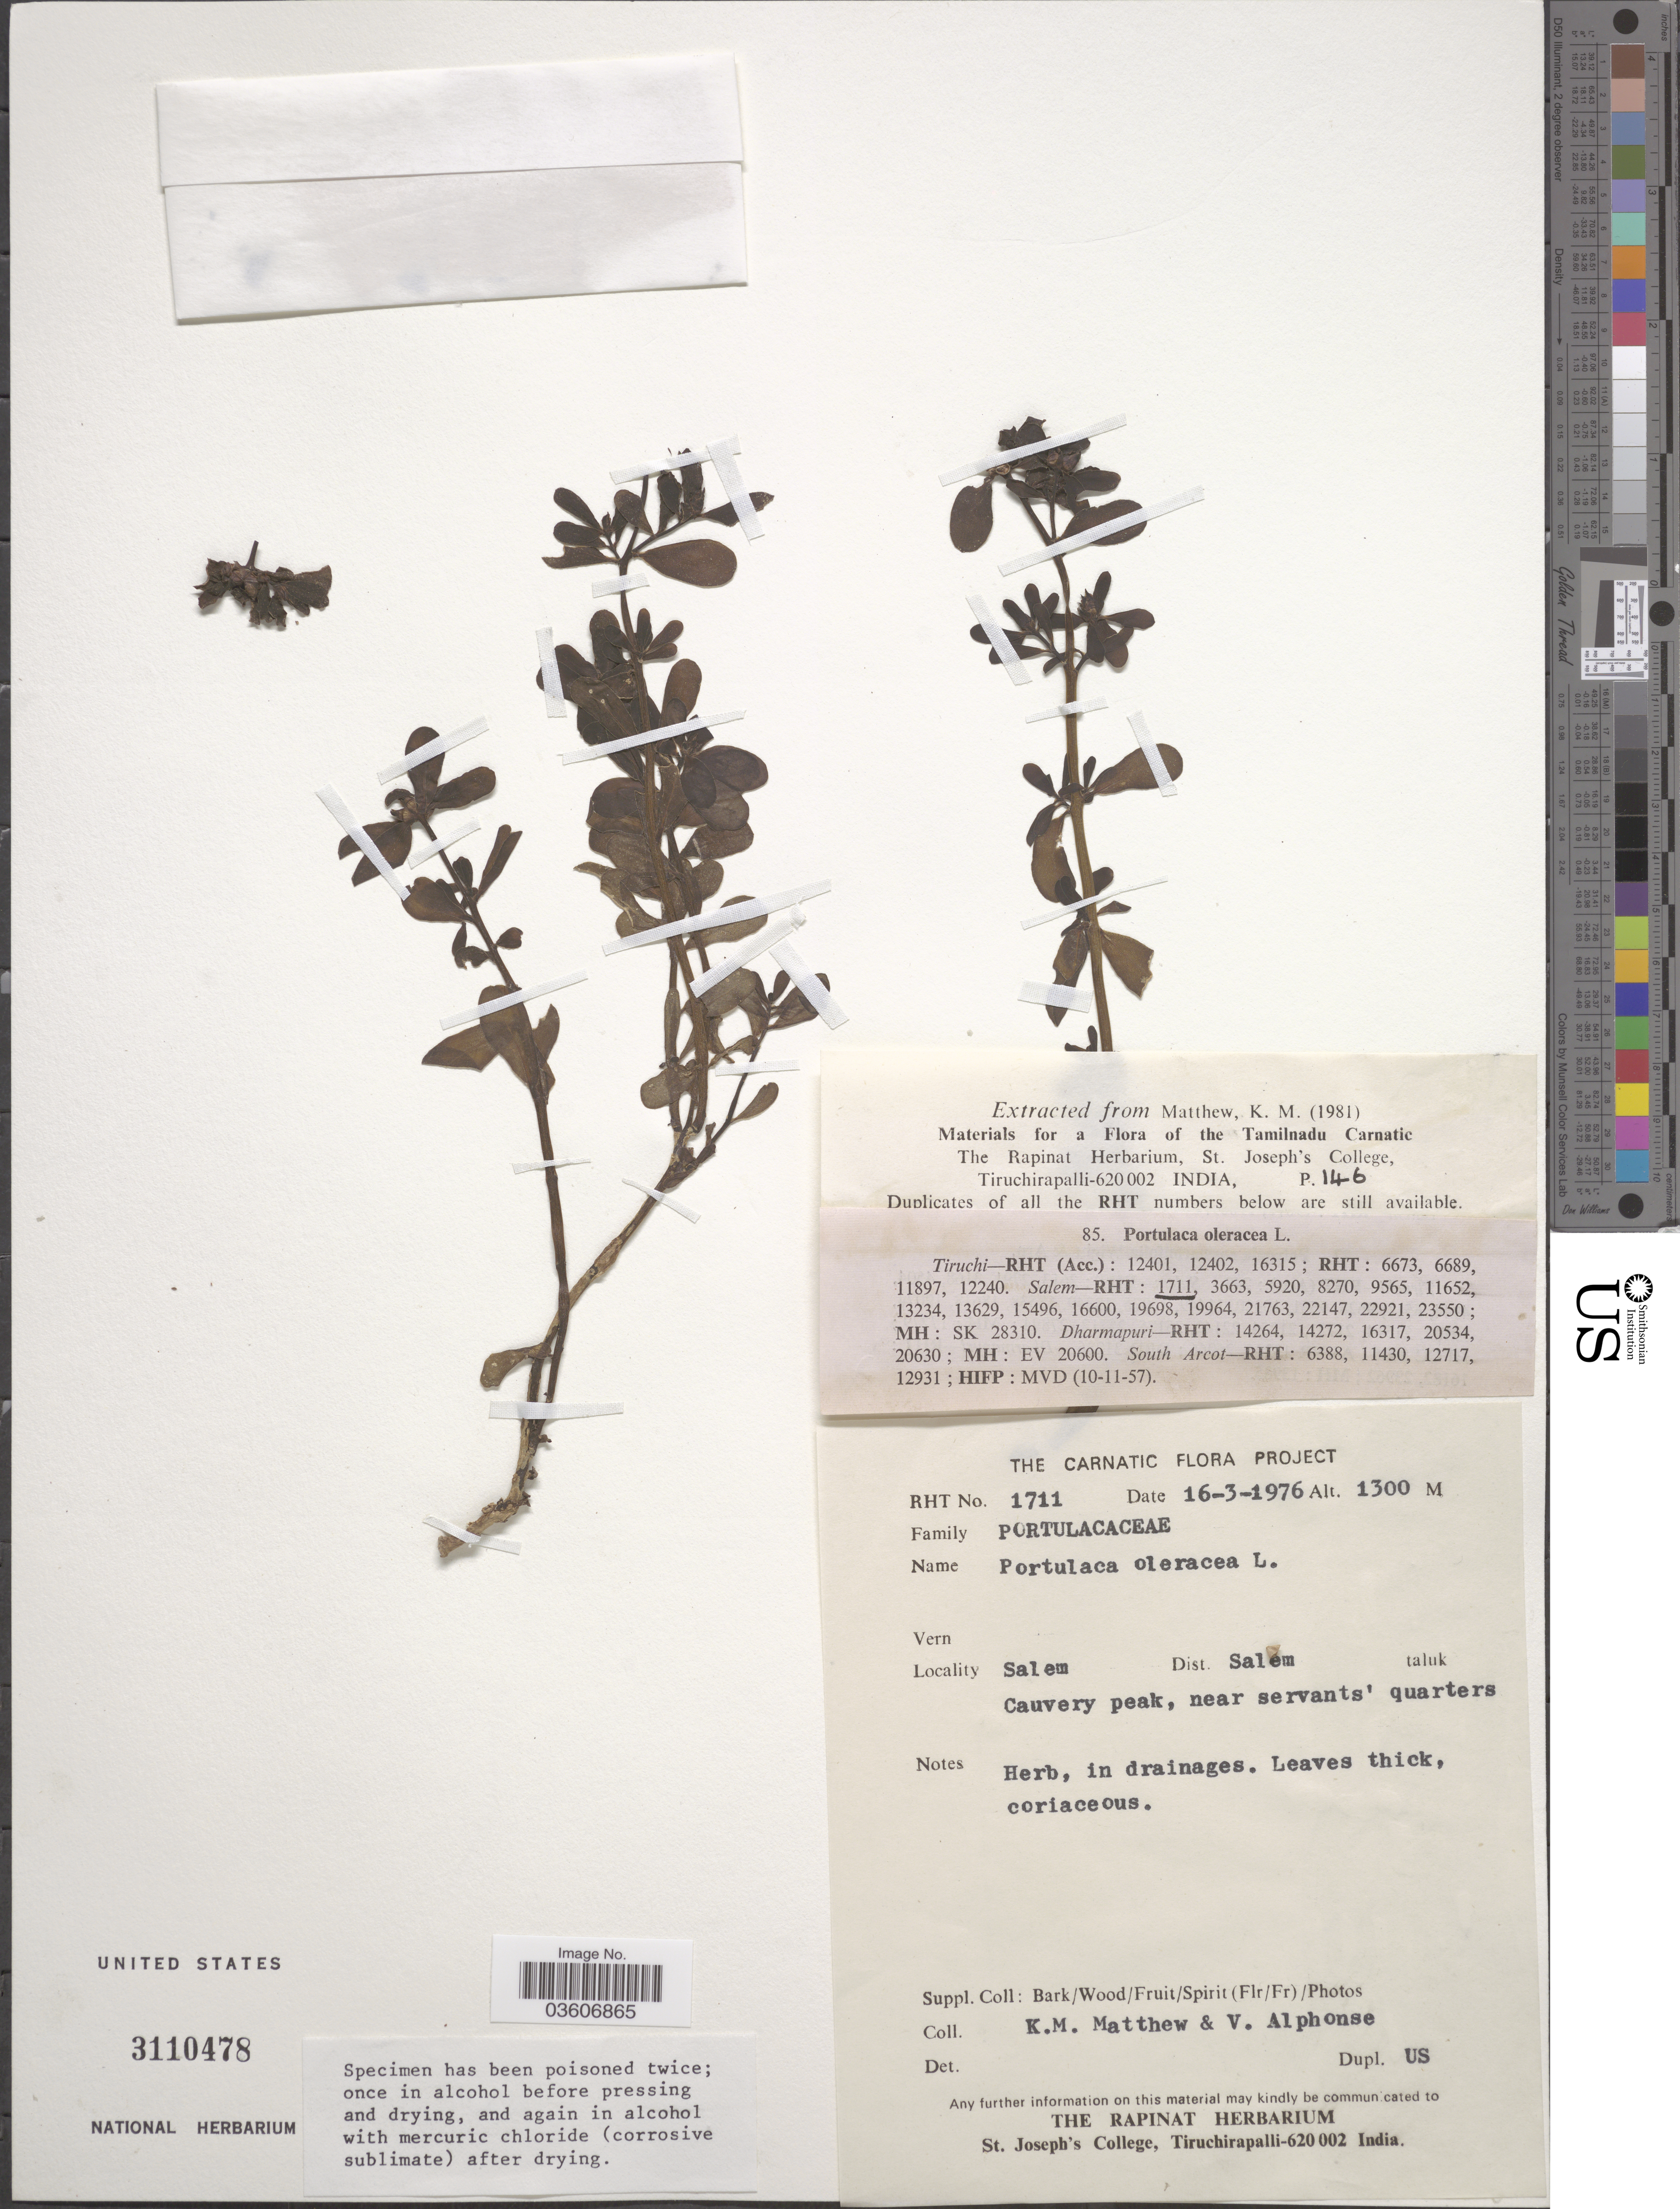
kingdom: Plantae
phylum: Tracheophyta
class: Magnoliopsida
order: Caryophyllales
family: Portulacaceae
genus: Portulaca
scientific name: Portulaca oleracea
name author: L.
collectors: K. M. Matthew & V. Alphonse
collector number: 1711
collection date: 1976-03-16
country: India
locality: Salem, Dist. Salem taluk. Cauvery peak, near servants' quarters.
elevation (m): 1300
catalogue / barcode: US 3110478